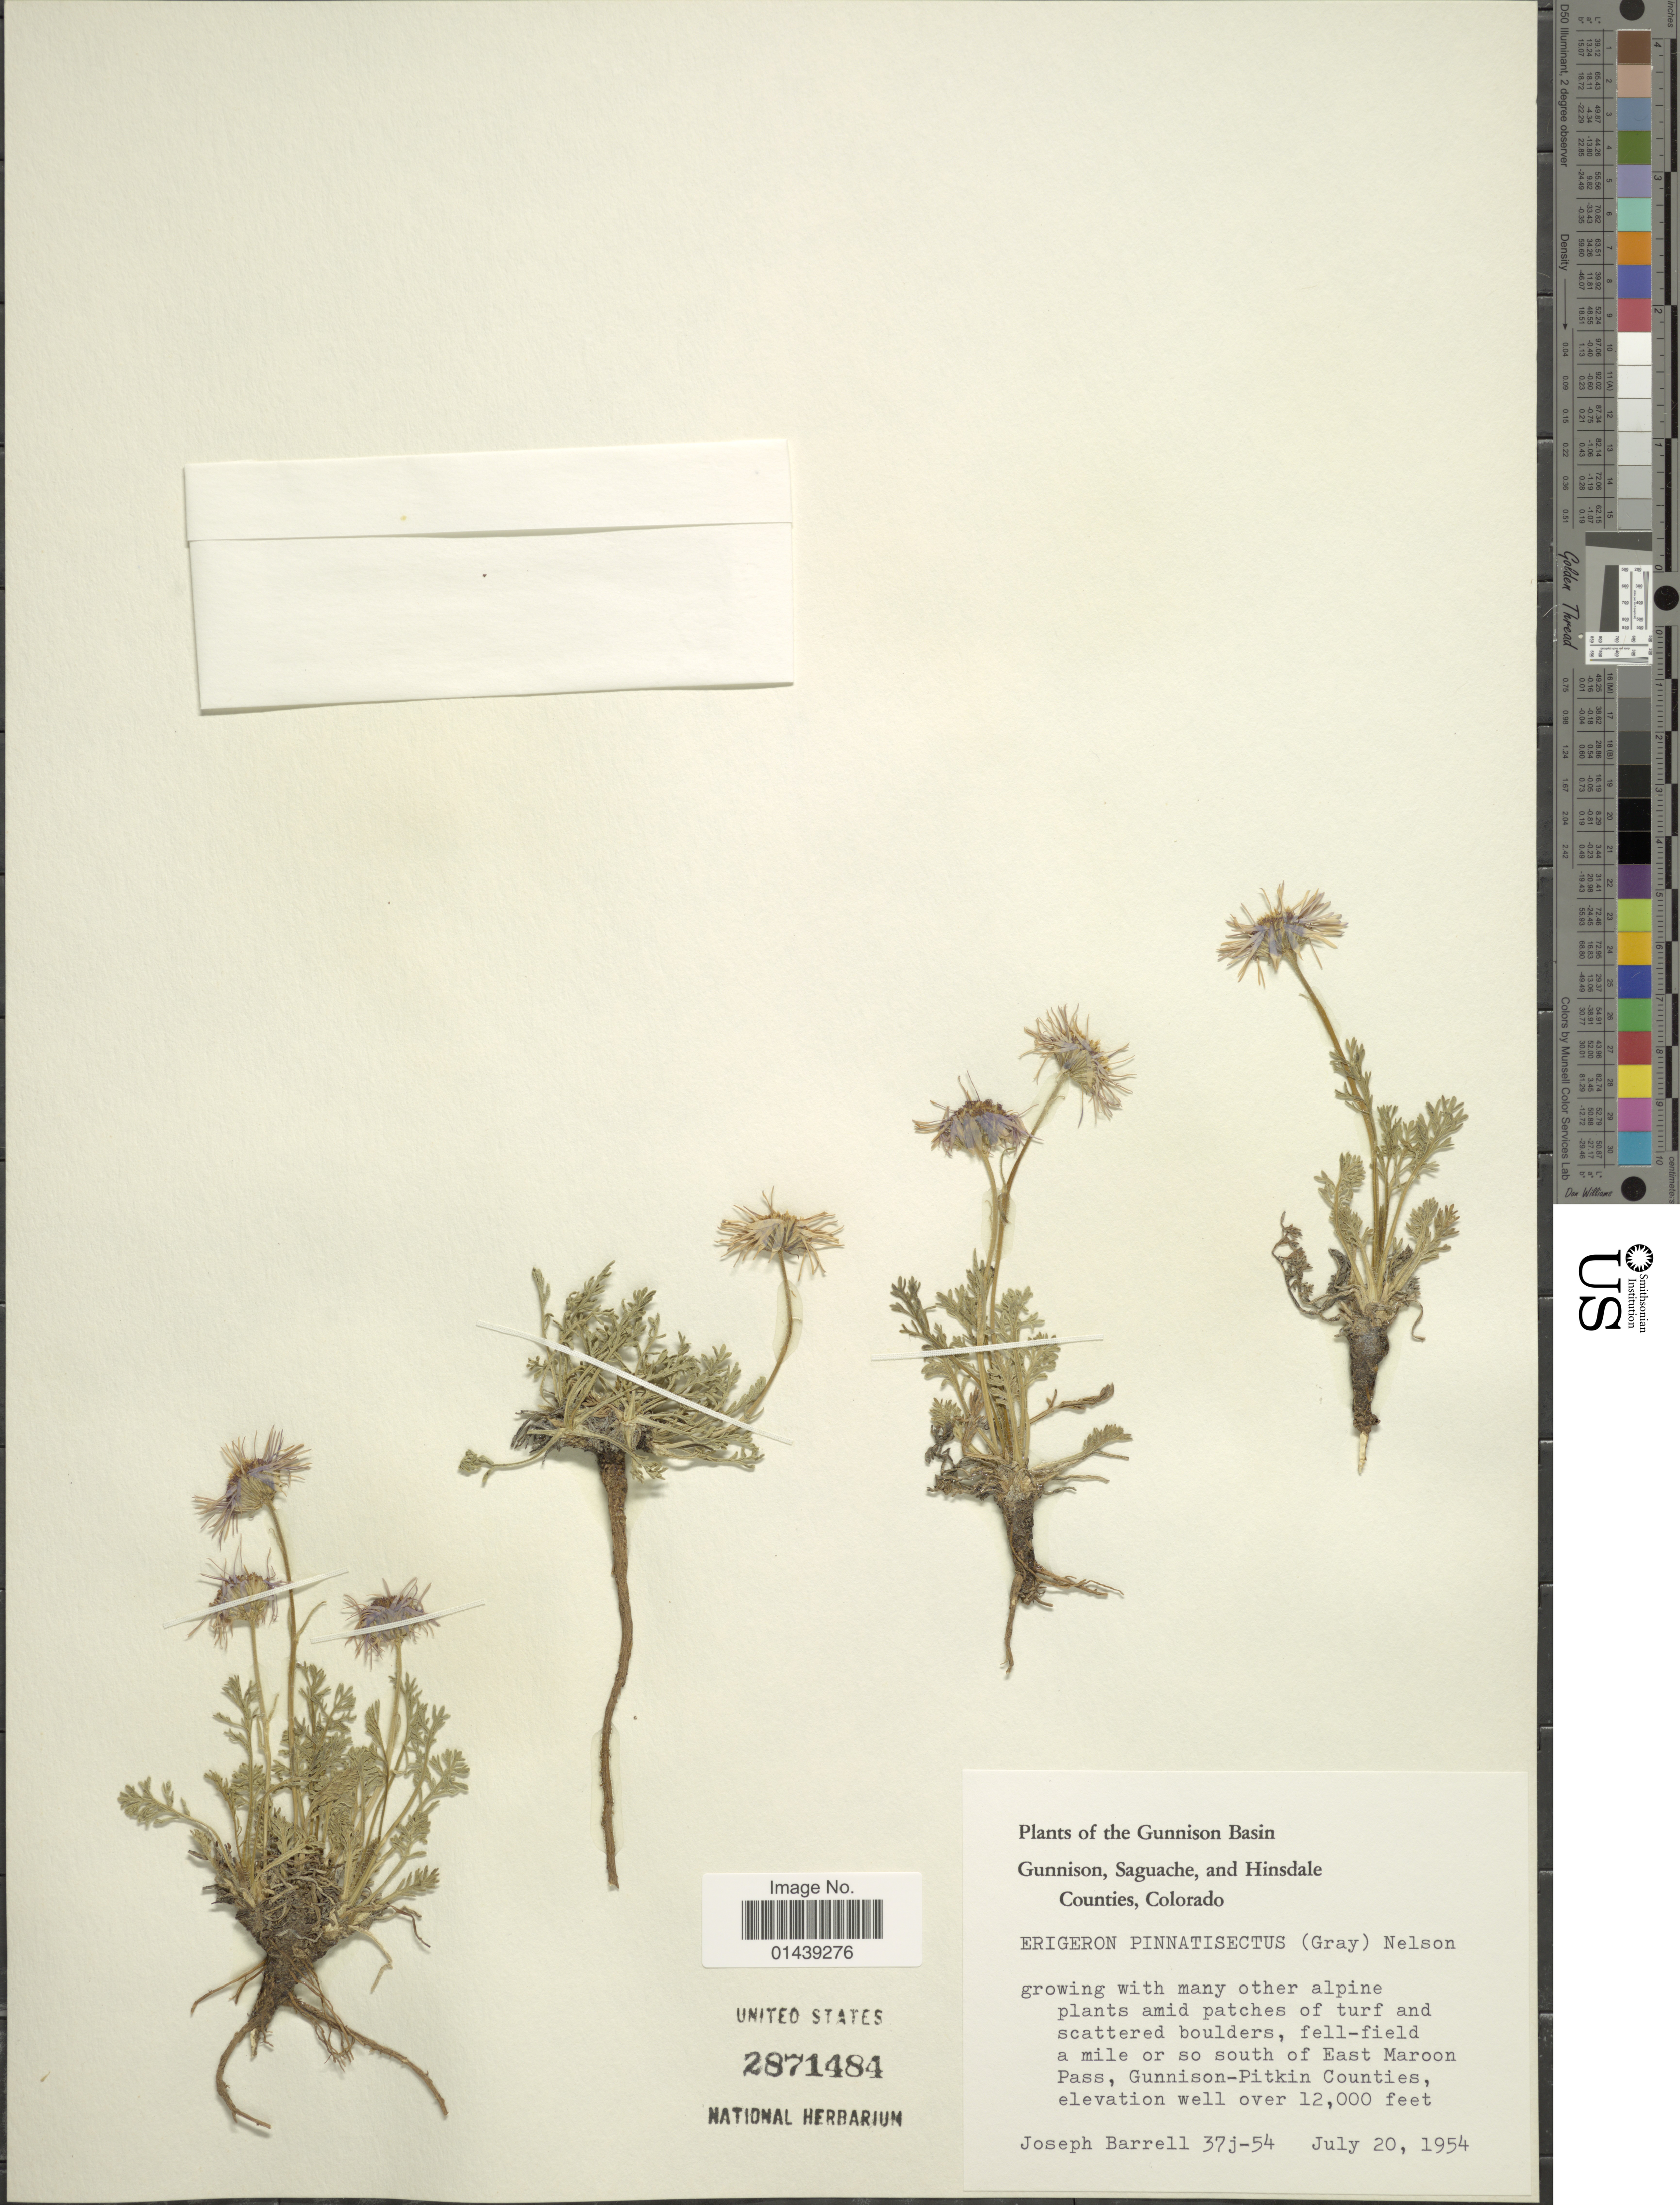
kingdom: Plantae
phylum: Tracheophyta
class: Magnoliopsida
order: Asterales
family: Asteraceae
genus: Erigeron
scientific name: Erigeron pinnatisectus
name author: (A. Gray) A. Nelson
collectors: J. Barrell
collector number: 37j-54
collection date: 1954-07-20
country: United States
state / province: Colorado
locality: Gunnison Basin. fell-field a mile or so south of East Maroon Pass, Gunnison-Pitkin Counties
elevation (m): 3658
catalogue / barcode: US 2871484